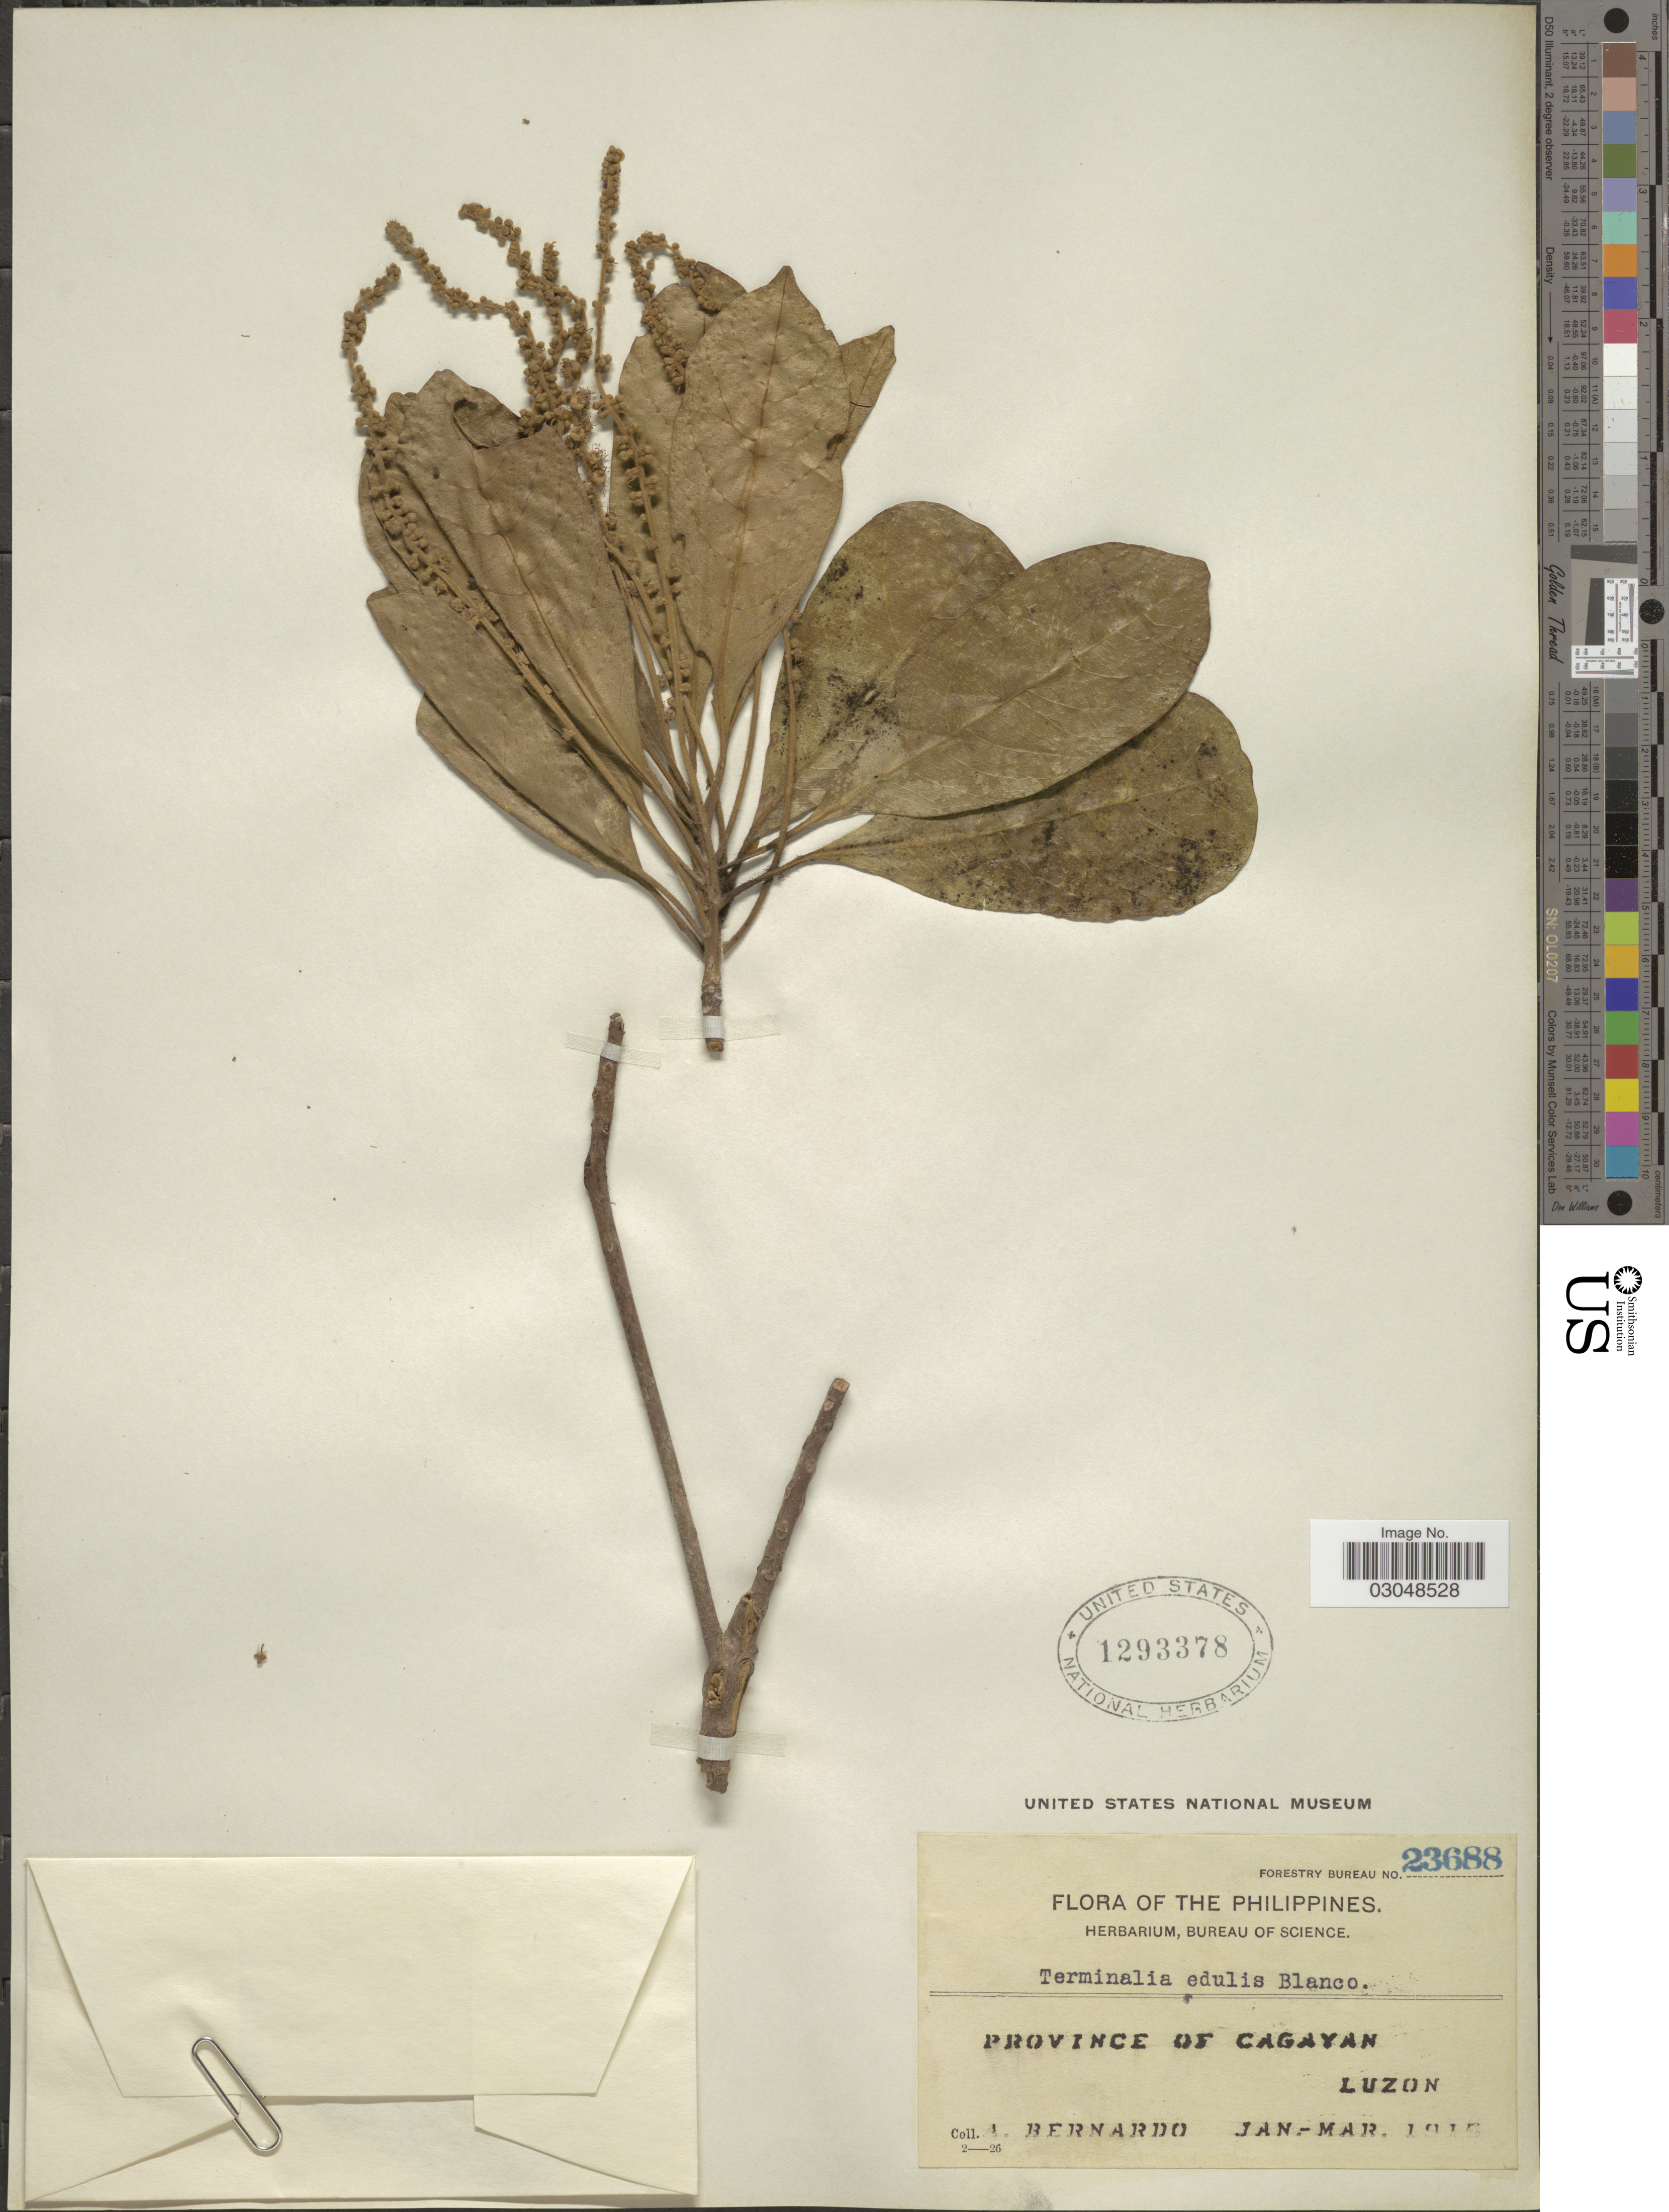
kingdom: Plantae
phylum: Tracheophyta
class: Magnoliopsida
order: Myrtales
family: Combretaceae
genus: Terminalia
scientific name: Terminalia microcarpa subsp. microcarpa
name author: Decne.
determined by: (US) Smithsonian Institution - National Museum of Natural History - Department of Botany (UNITED STATES)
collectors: A. Bernardo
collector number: Forestry Bureau 23688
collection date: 1915-01/1915-03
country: Philippines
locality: Province of Cagayan, Luzon.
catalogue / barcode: US 1293378